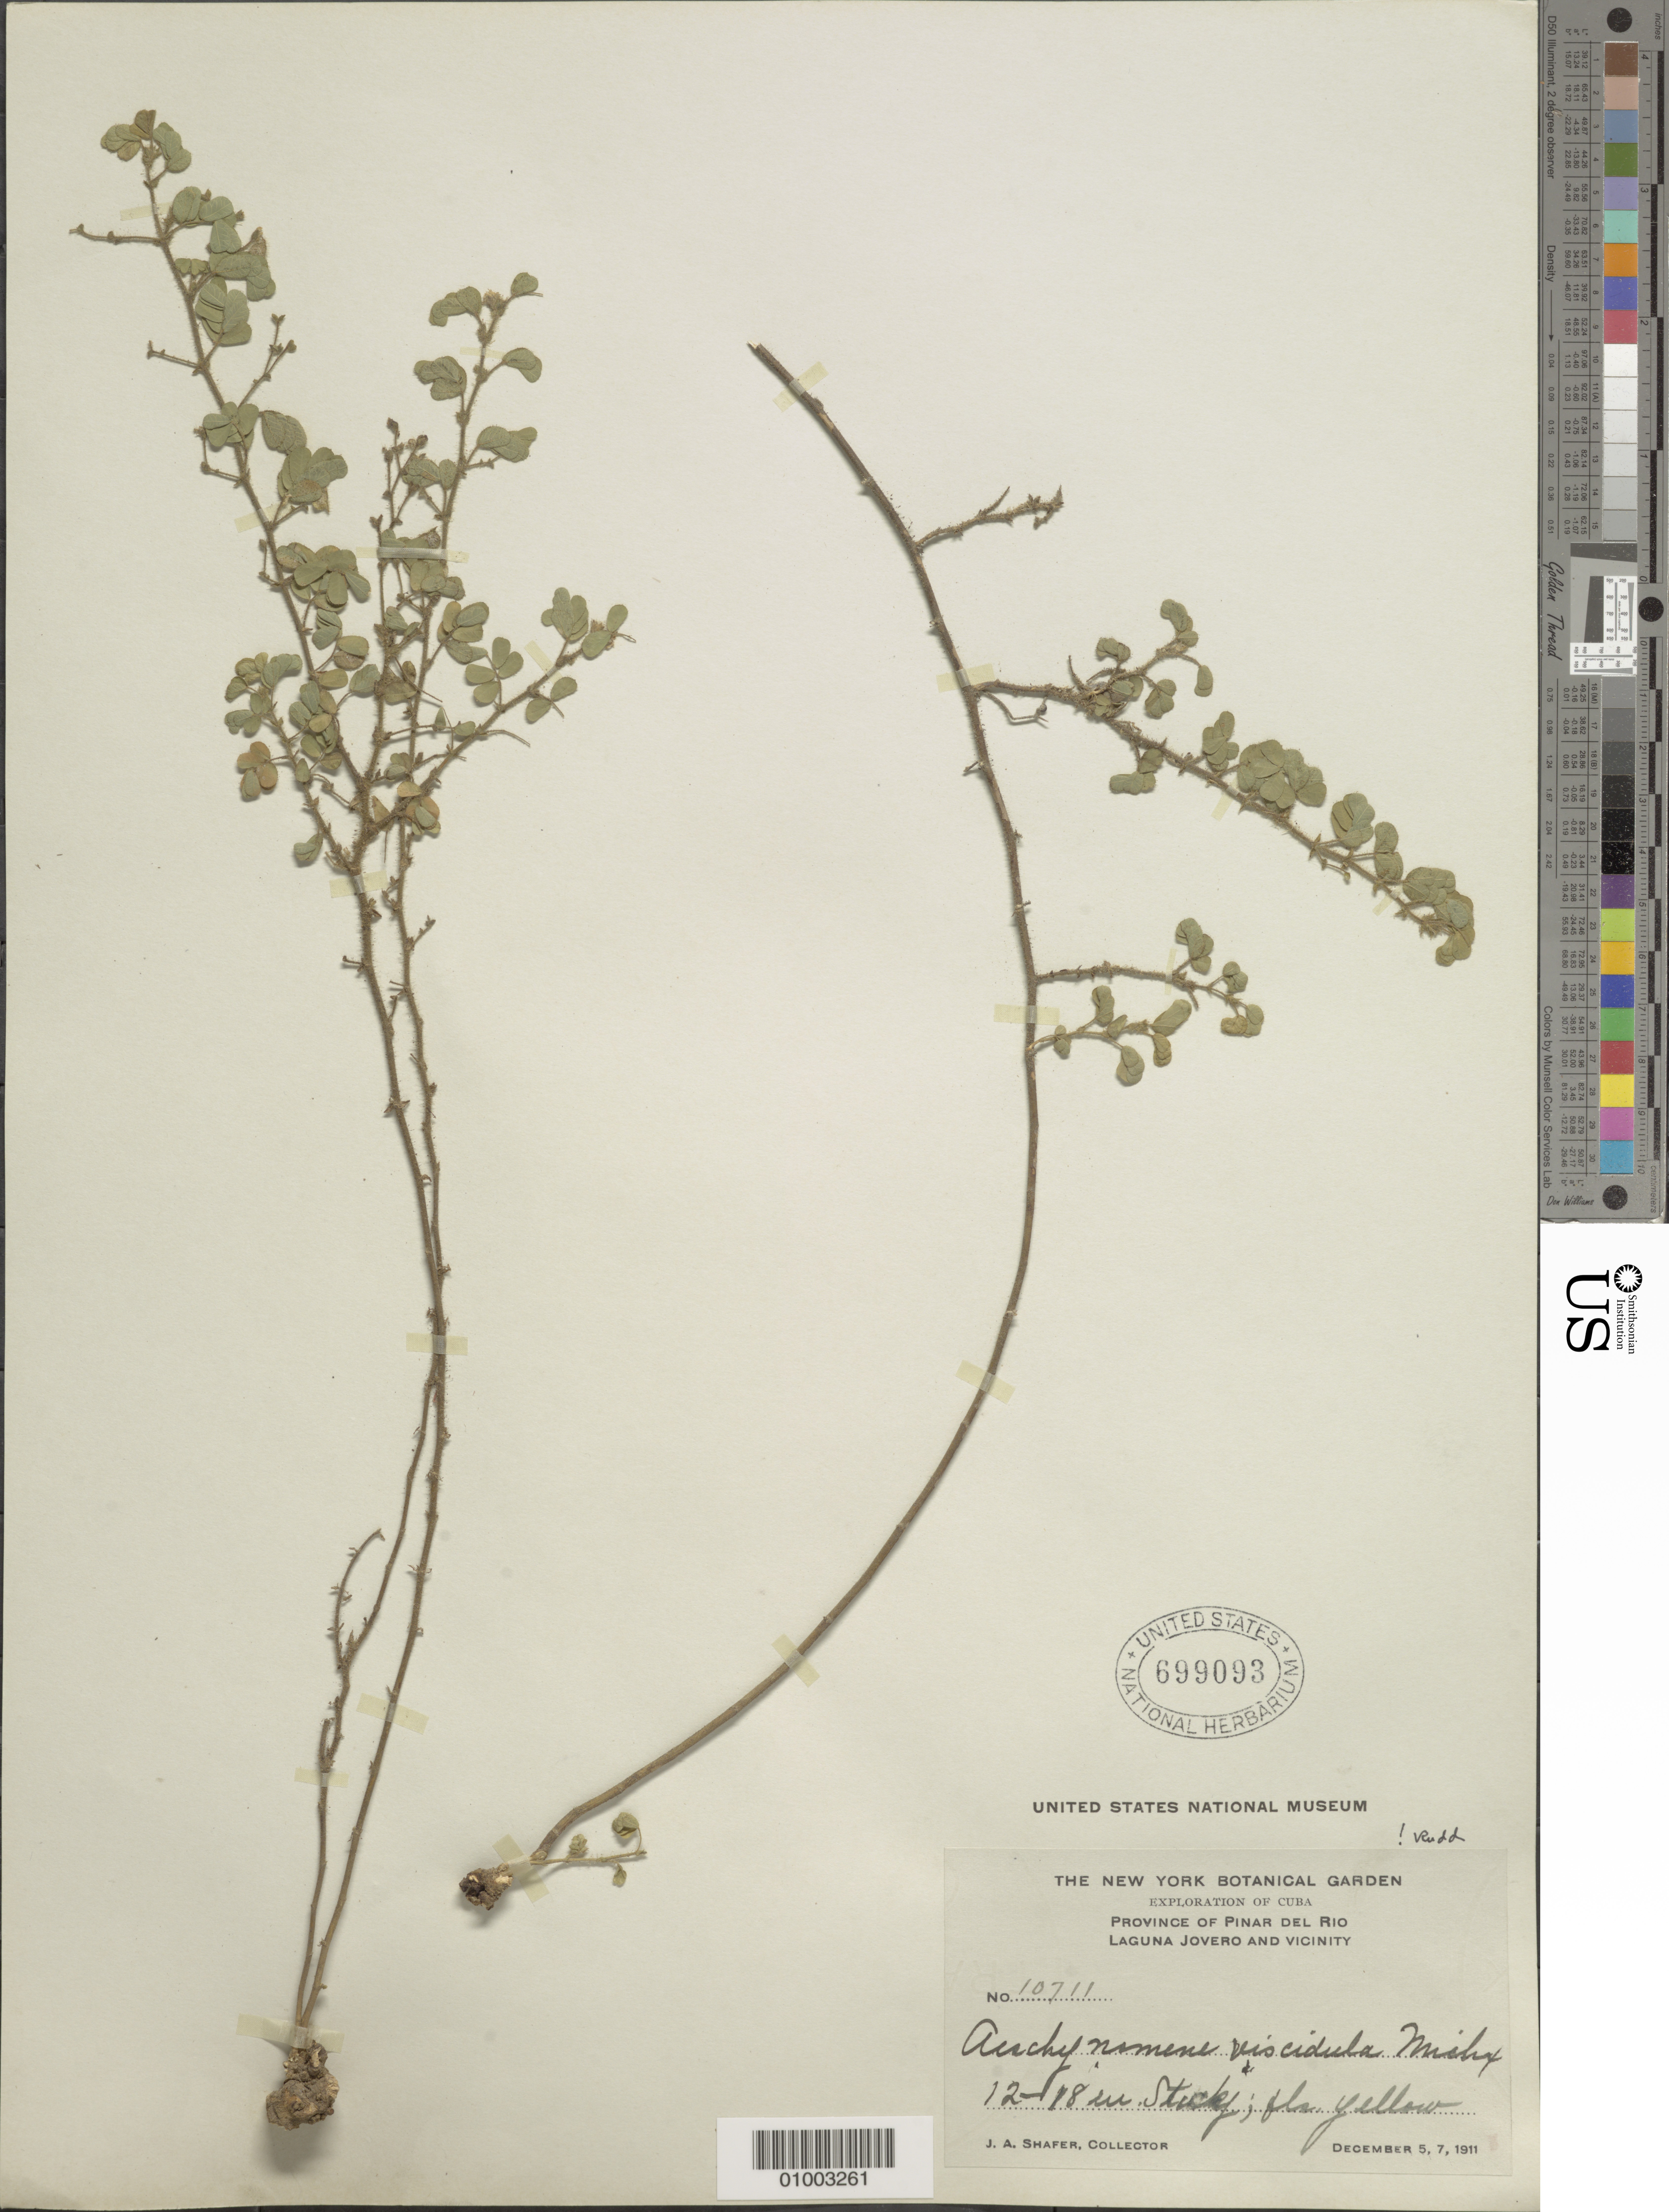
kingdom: Plantae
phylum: Tracheophyta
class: Magnoliopsida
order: Fabales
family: Fabaceae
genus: Aeschynomene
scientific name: Aeschynomene viscidula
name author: Michx.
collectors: J. A. Shafer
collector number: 10711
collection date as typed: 05 Dec 1911 to 07 Dec 1911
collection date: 1911-12-05/1911-12-07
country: Cuba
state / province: Pinar del Rio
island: Cuba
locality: Laguna Jovero and Vicinity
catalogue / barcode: US 699093